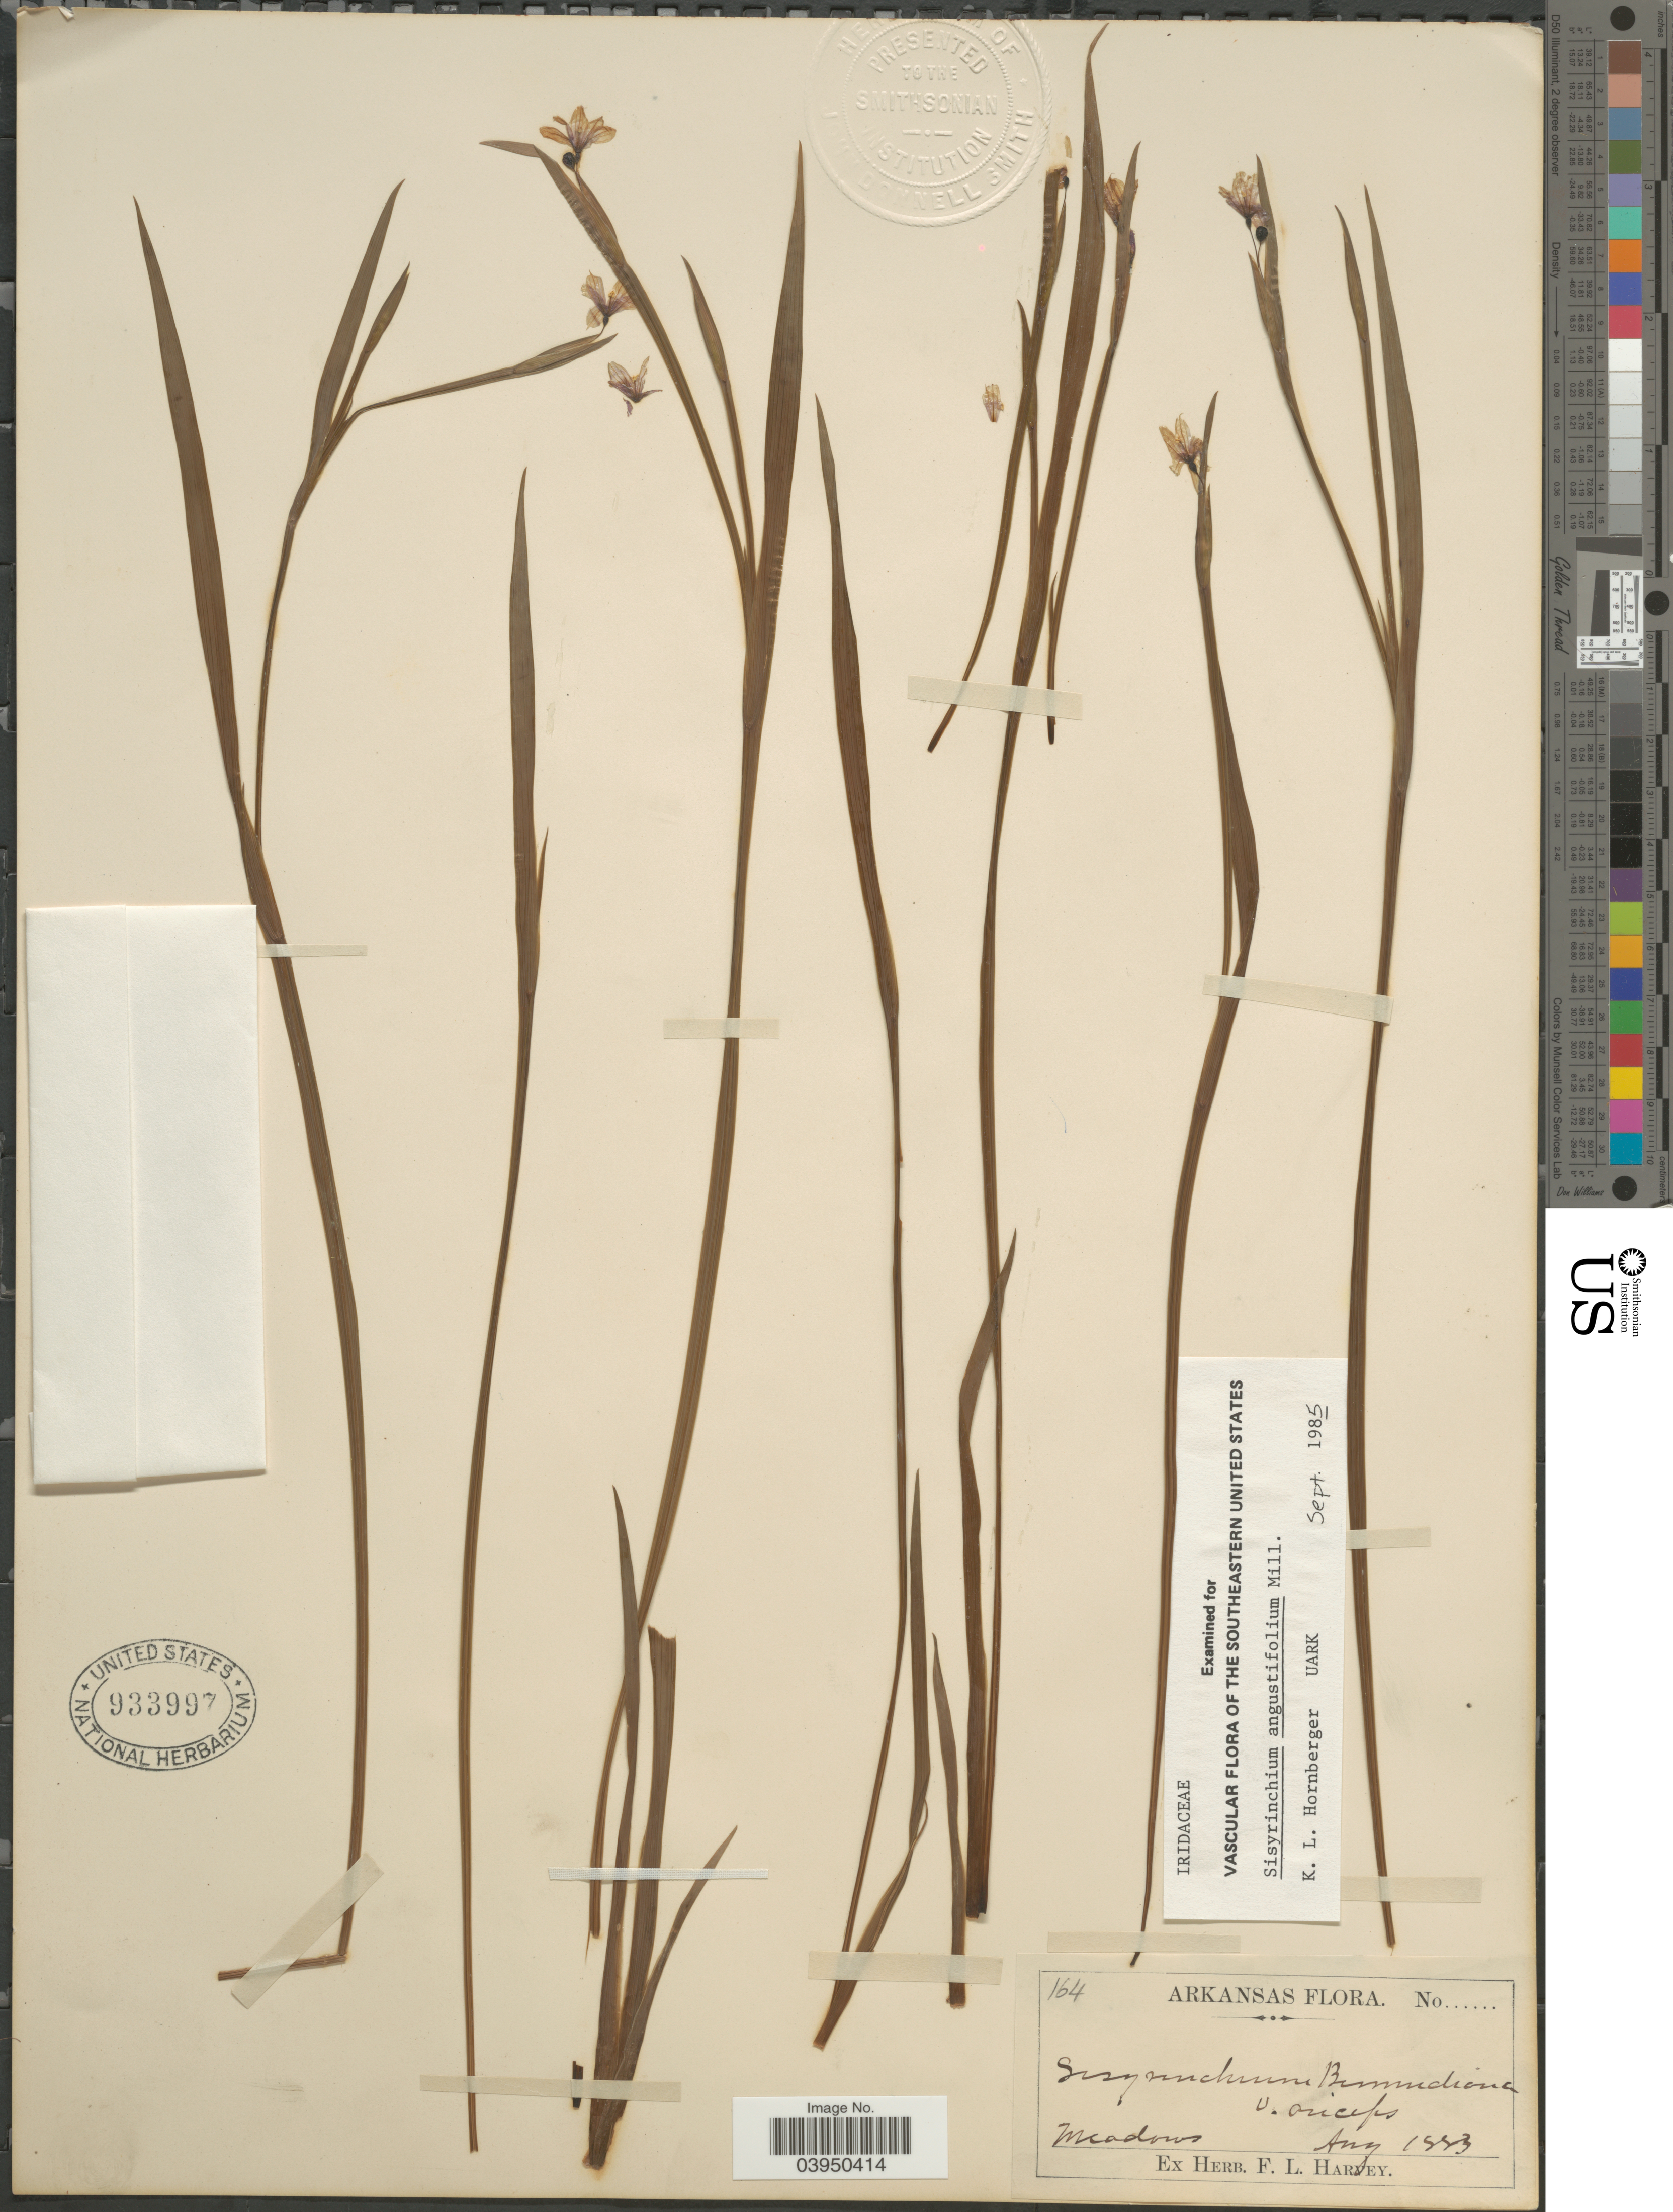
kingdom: Plantae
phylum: Tracheophyta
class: Liliopsida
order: Asparagales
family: Iridaceae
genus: Sisyrinchium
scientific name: Sisyrinchium angustifolium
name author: Mill.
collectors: ex herb. F. L. Harvey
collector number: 164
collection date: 1883-08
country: United States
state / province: Arkansas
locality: Meadows.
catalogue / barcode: US 933997